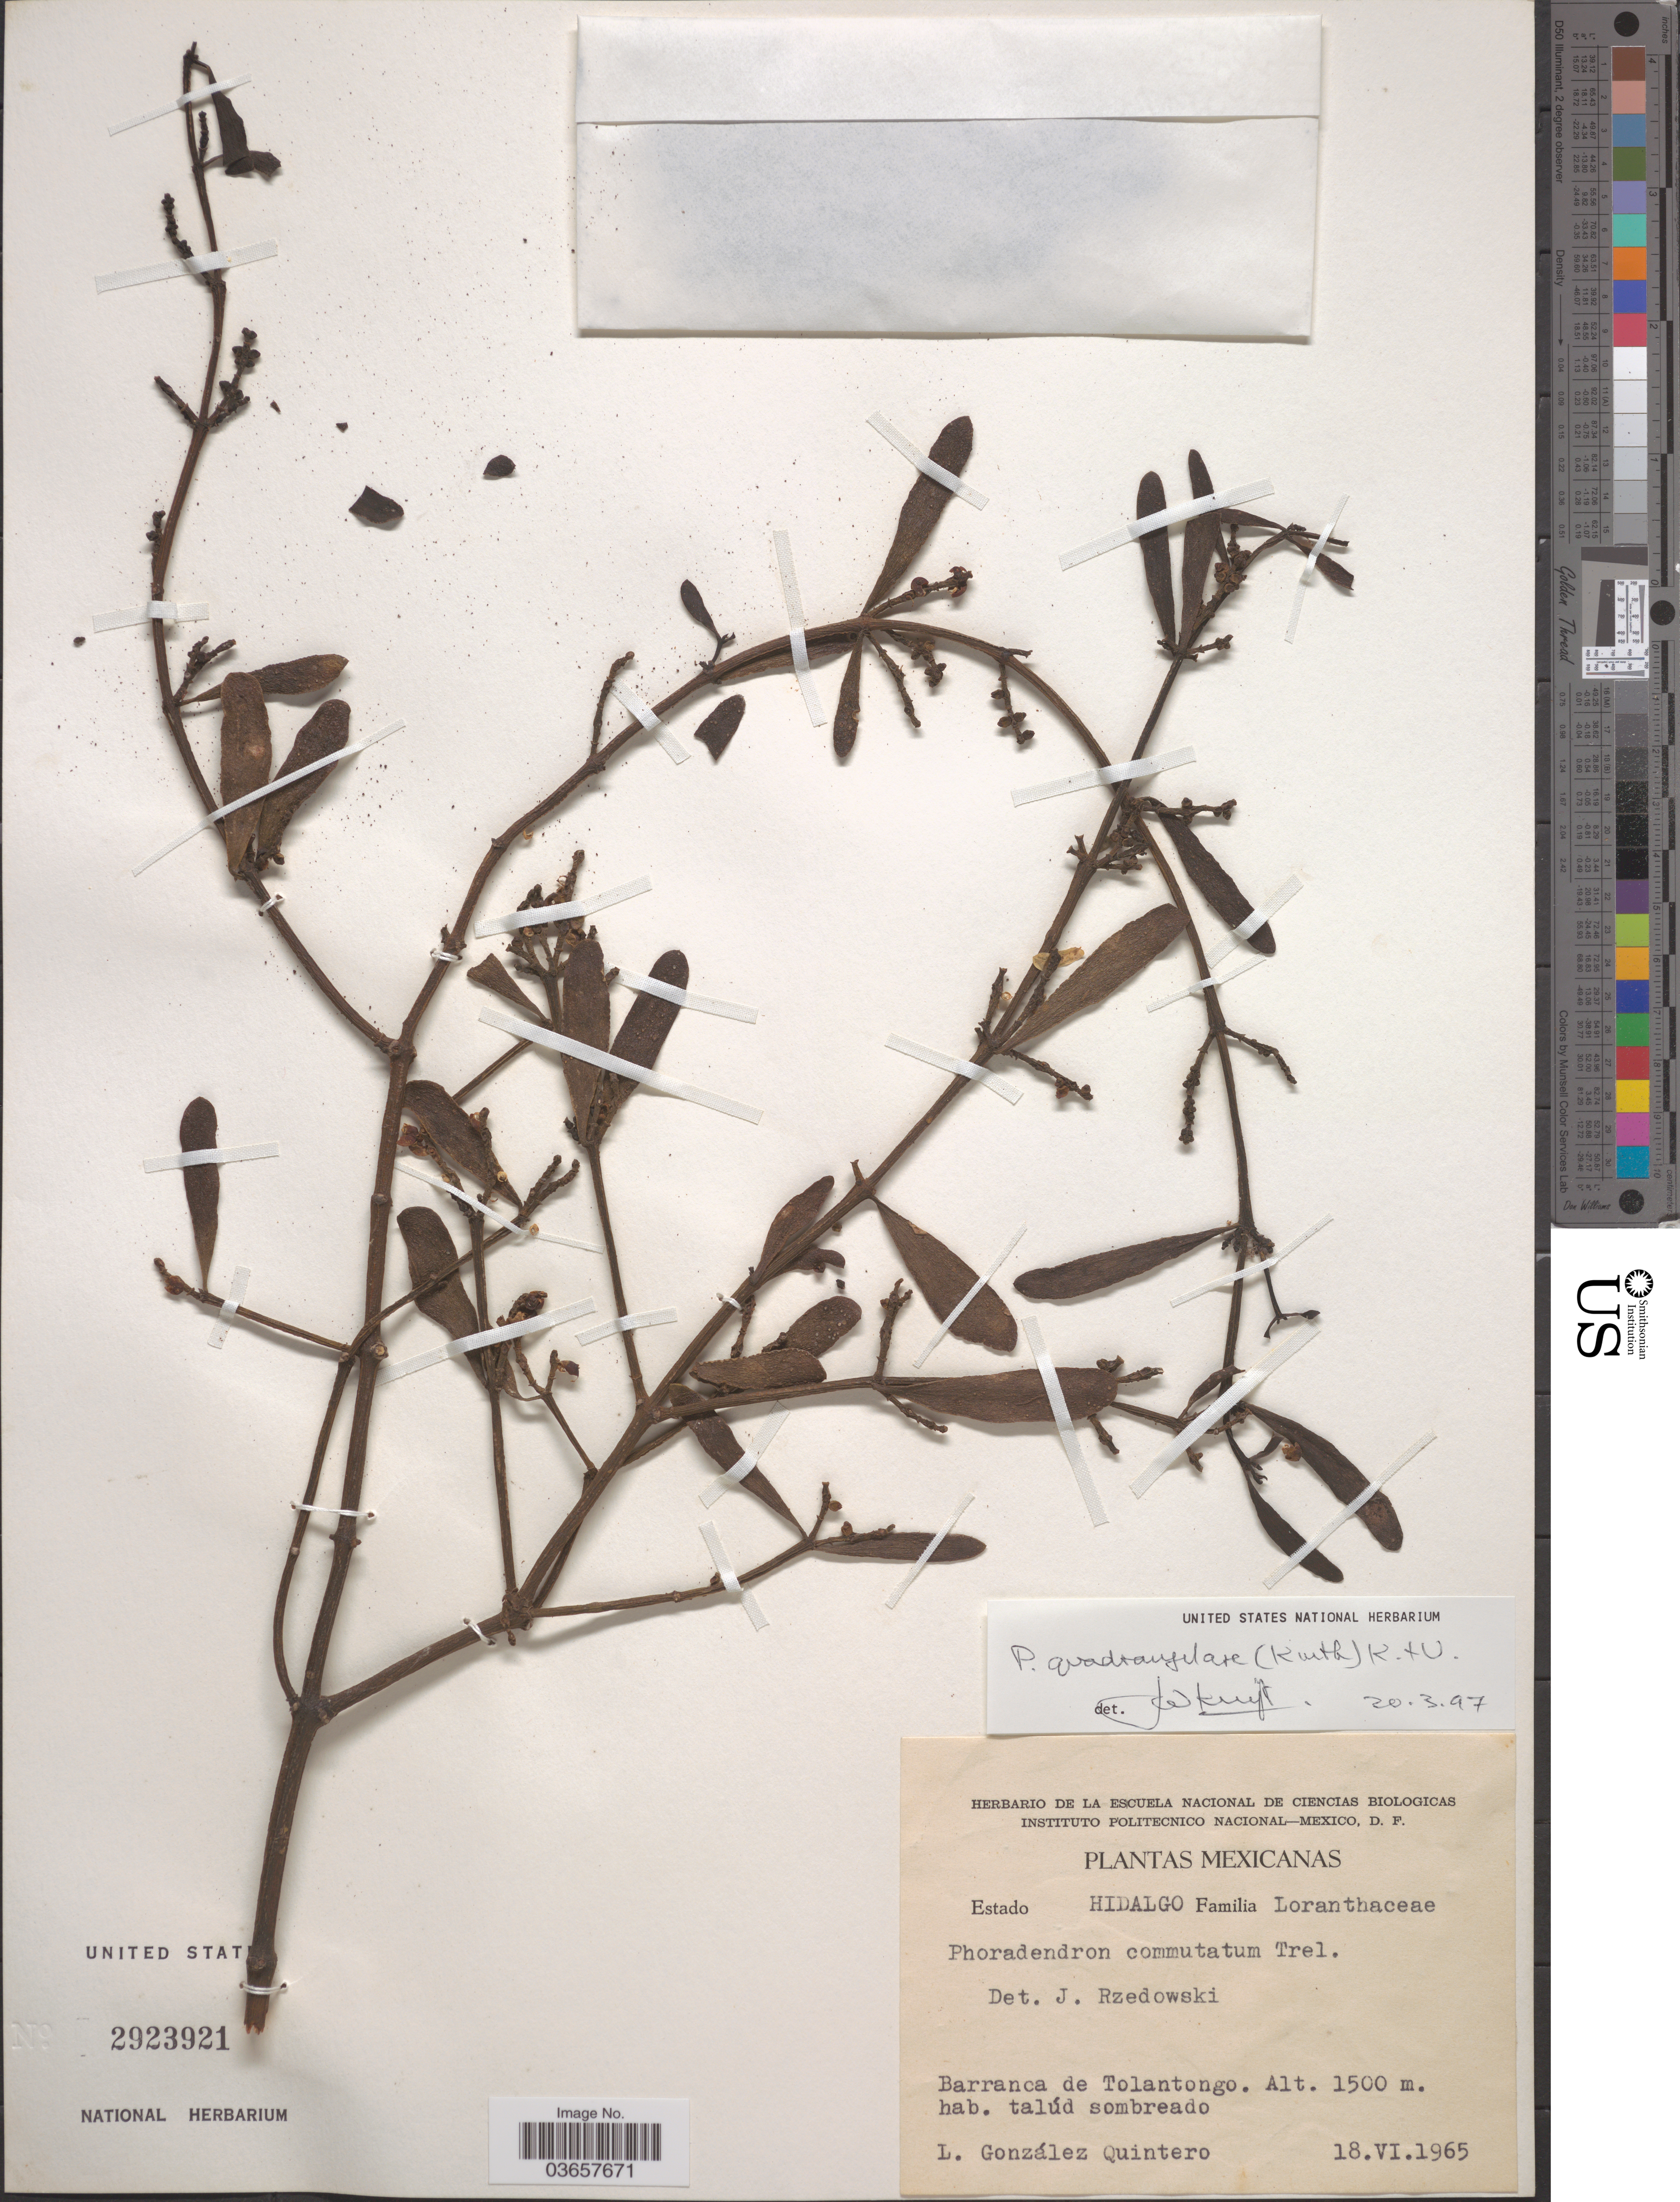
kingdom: Plantae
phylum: Tracheophyta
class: Magnoliopsida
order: Santalales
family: Viscaceae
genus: Phoradendron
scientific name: Phoradendron quadrangulare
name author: (Kunth) Griseb.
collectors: L. González Q.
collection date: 1965-06-18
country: Mexico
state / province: Hidalgo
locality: Barranca de Tolantongo.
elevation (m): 1500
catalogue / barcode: US 2923921